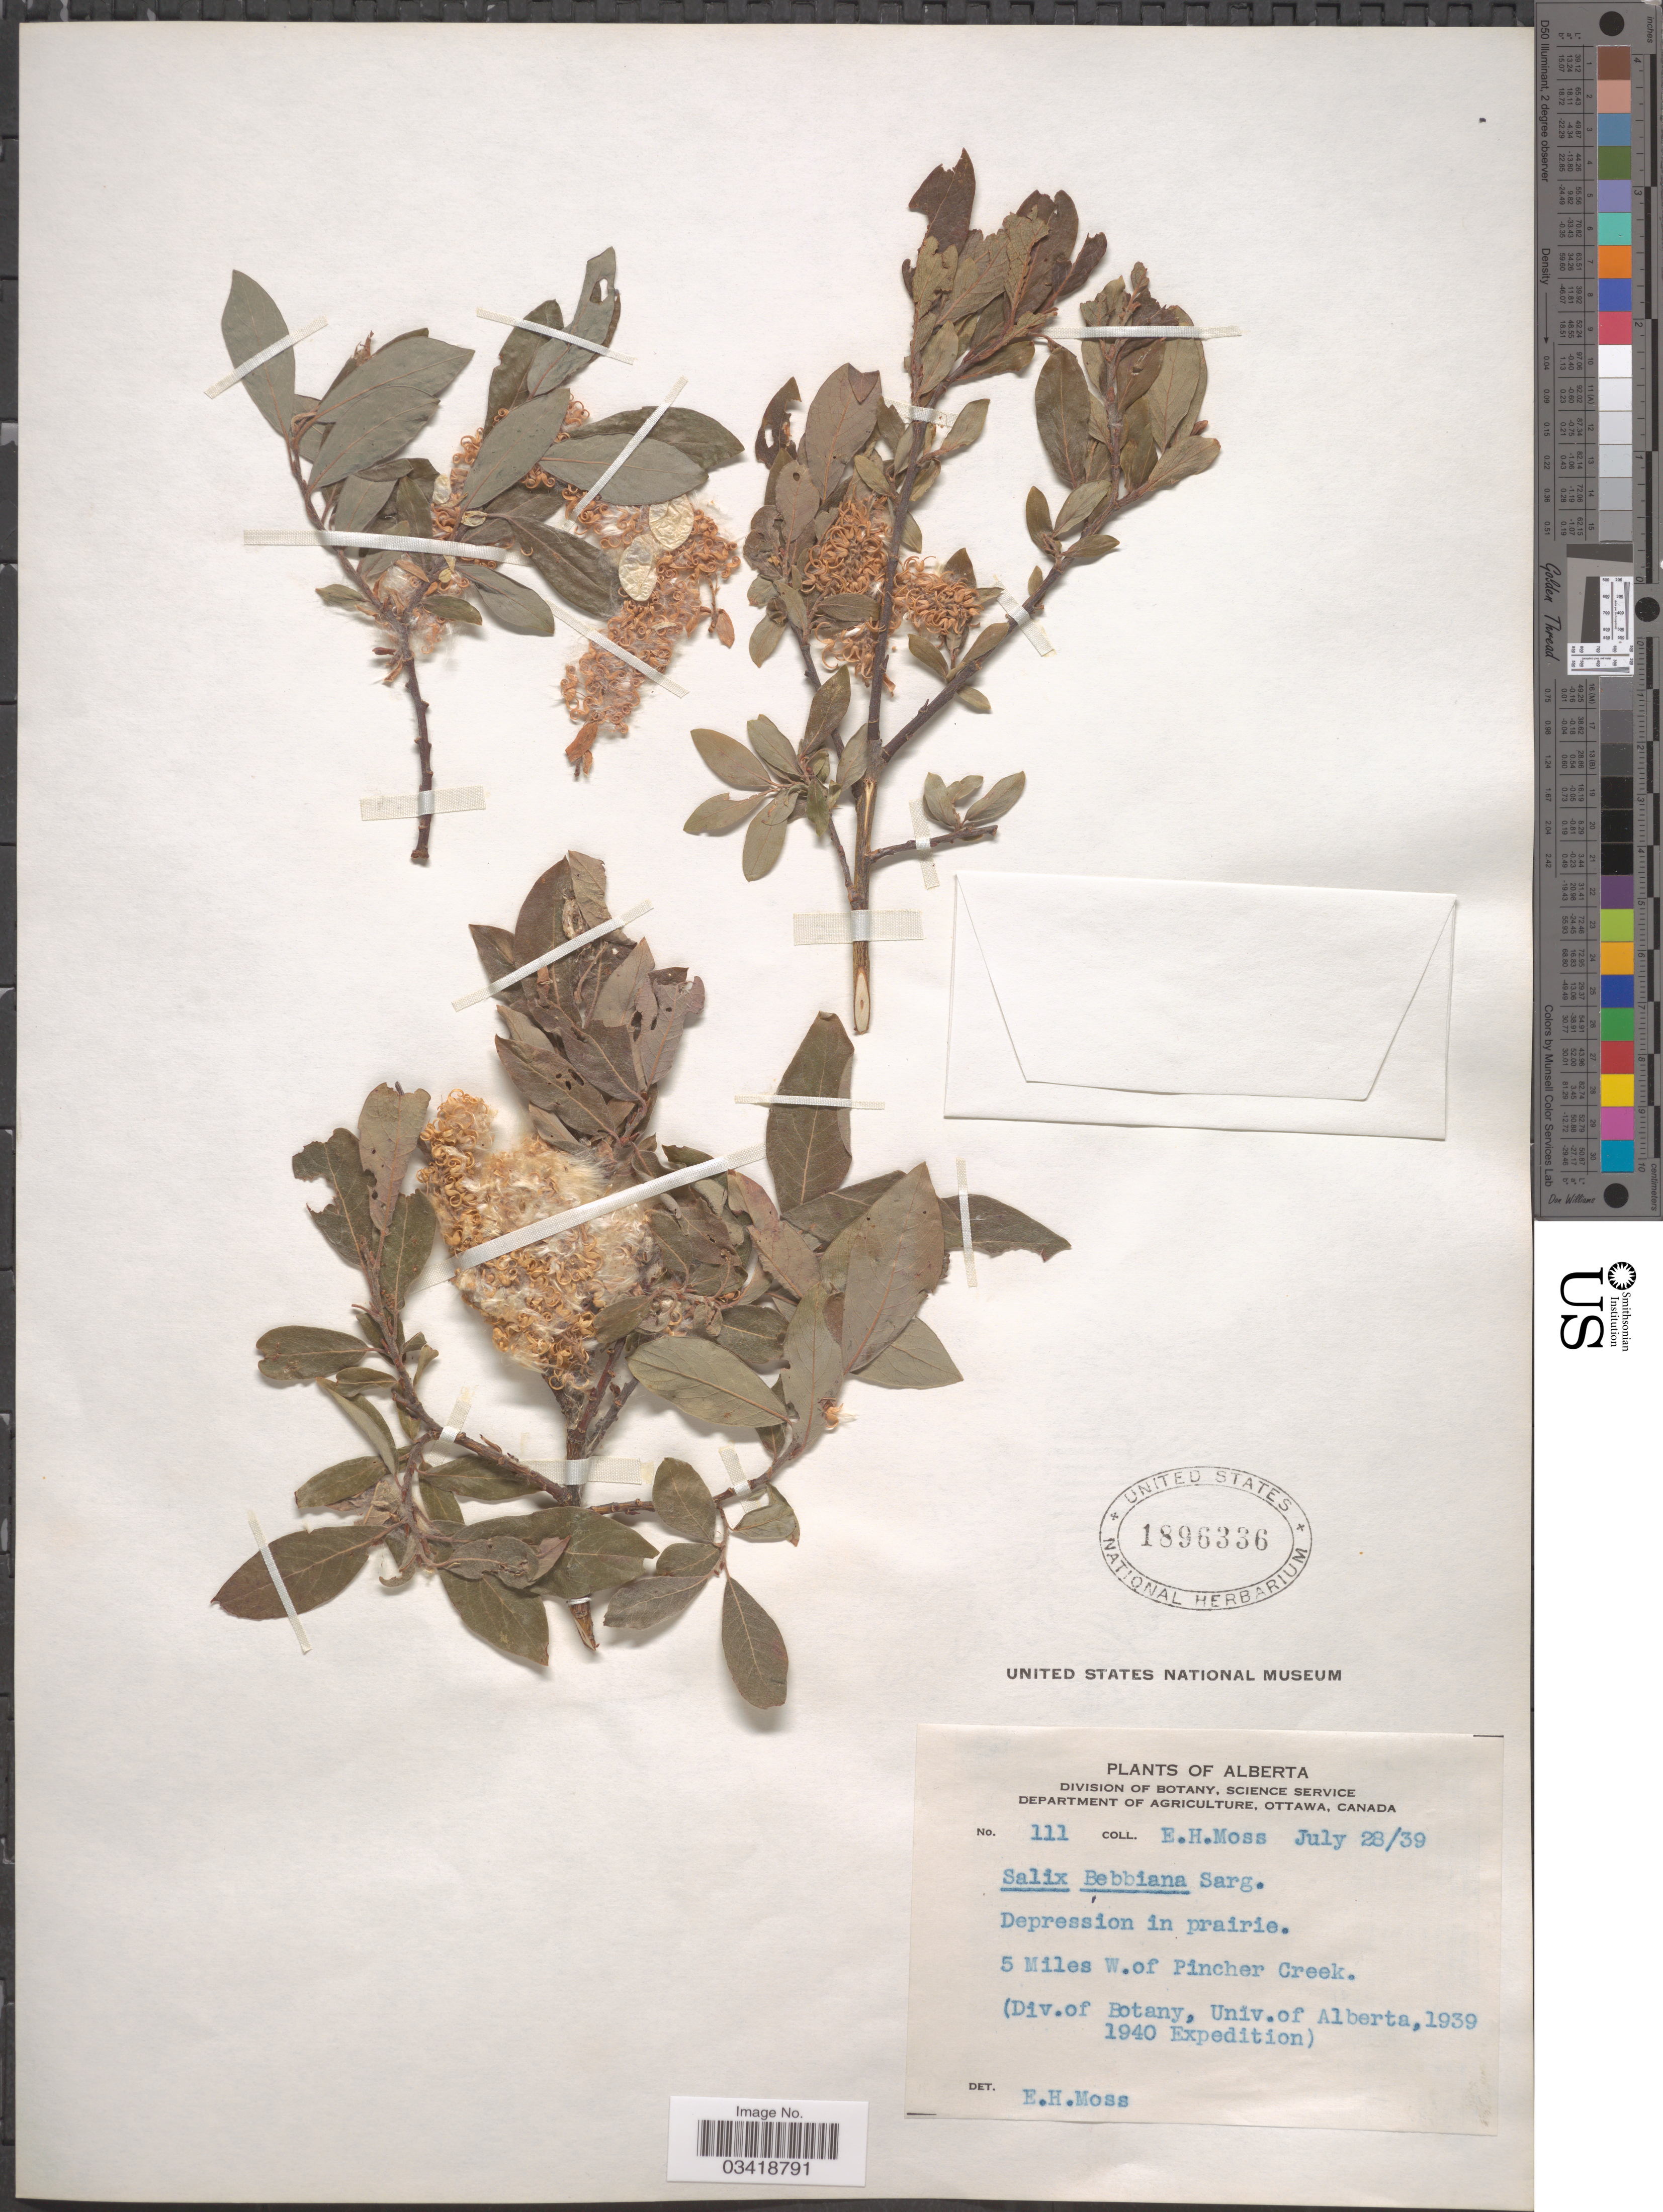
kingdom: Plantae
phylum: Tracheophyta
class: Magnoliopsida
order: Malpighiales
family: Salicaceae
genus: Salix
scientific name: Salix bebbiana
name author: Sarg.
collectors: E. Moss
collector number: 111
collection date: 1939-07-28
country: Canada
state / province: Alberta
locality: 5 Miles W. of Pincher Creek.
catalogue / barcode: US 1896336